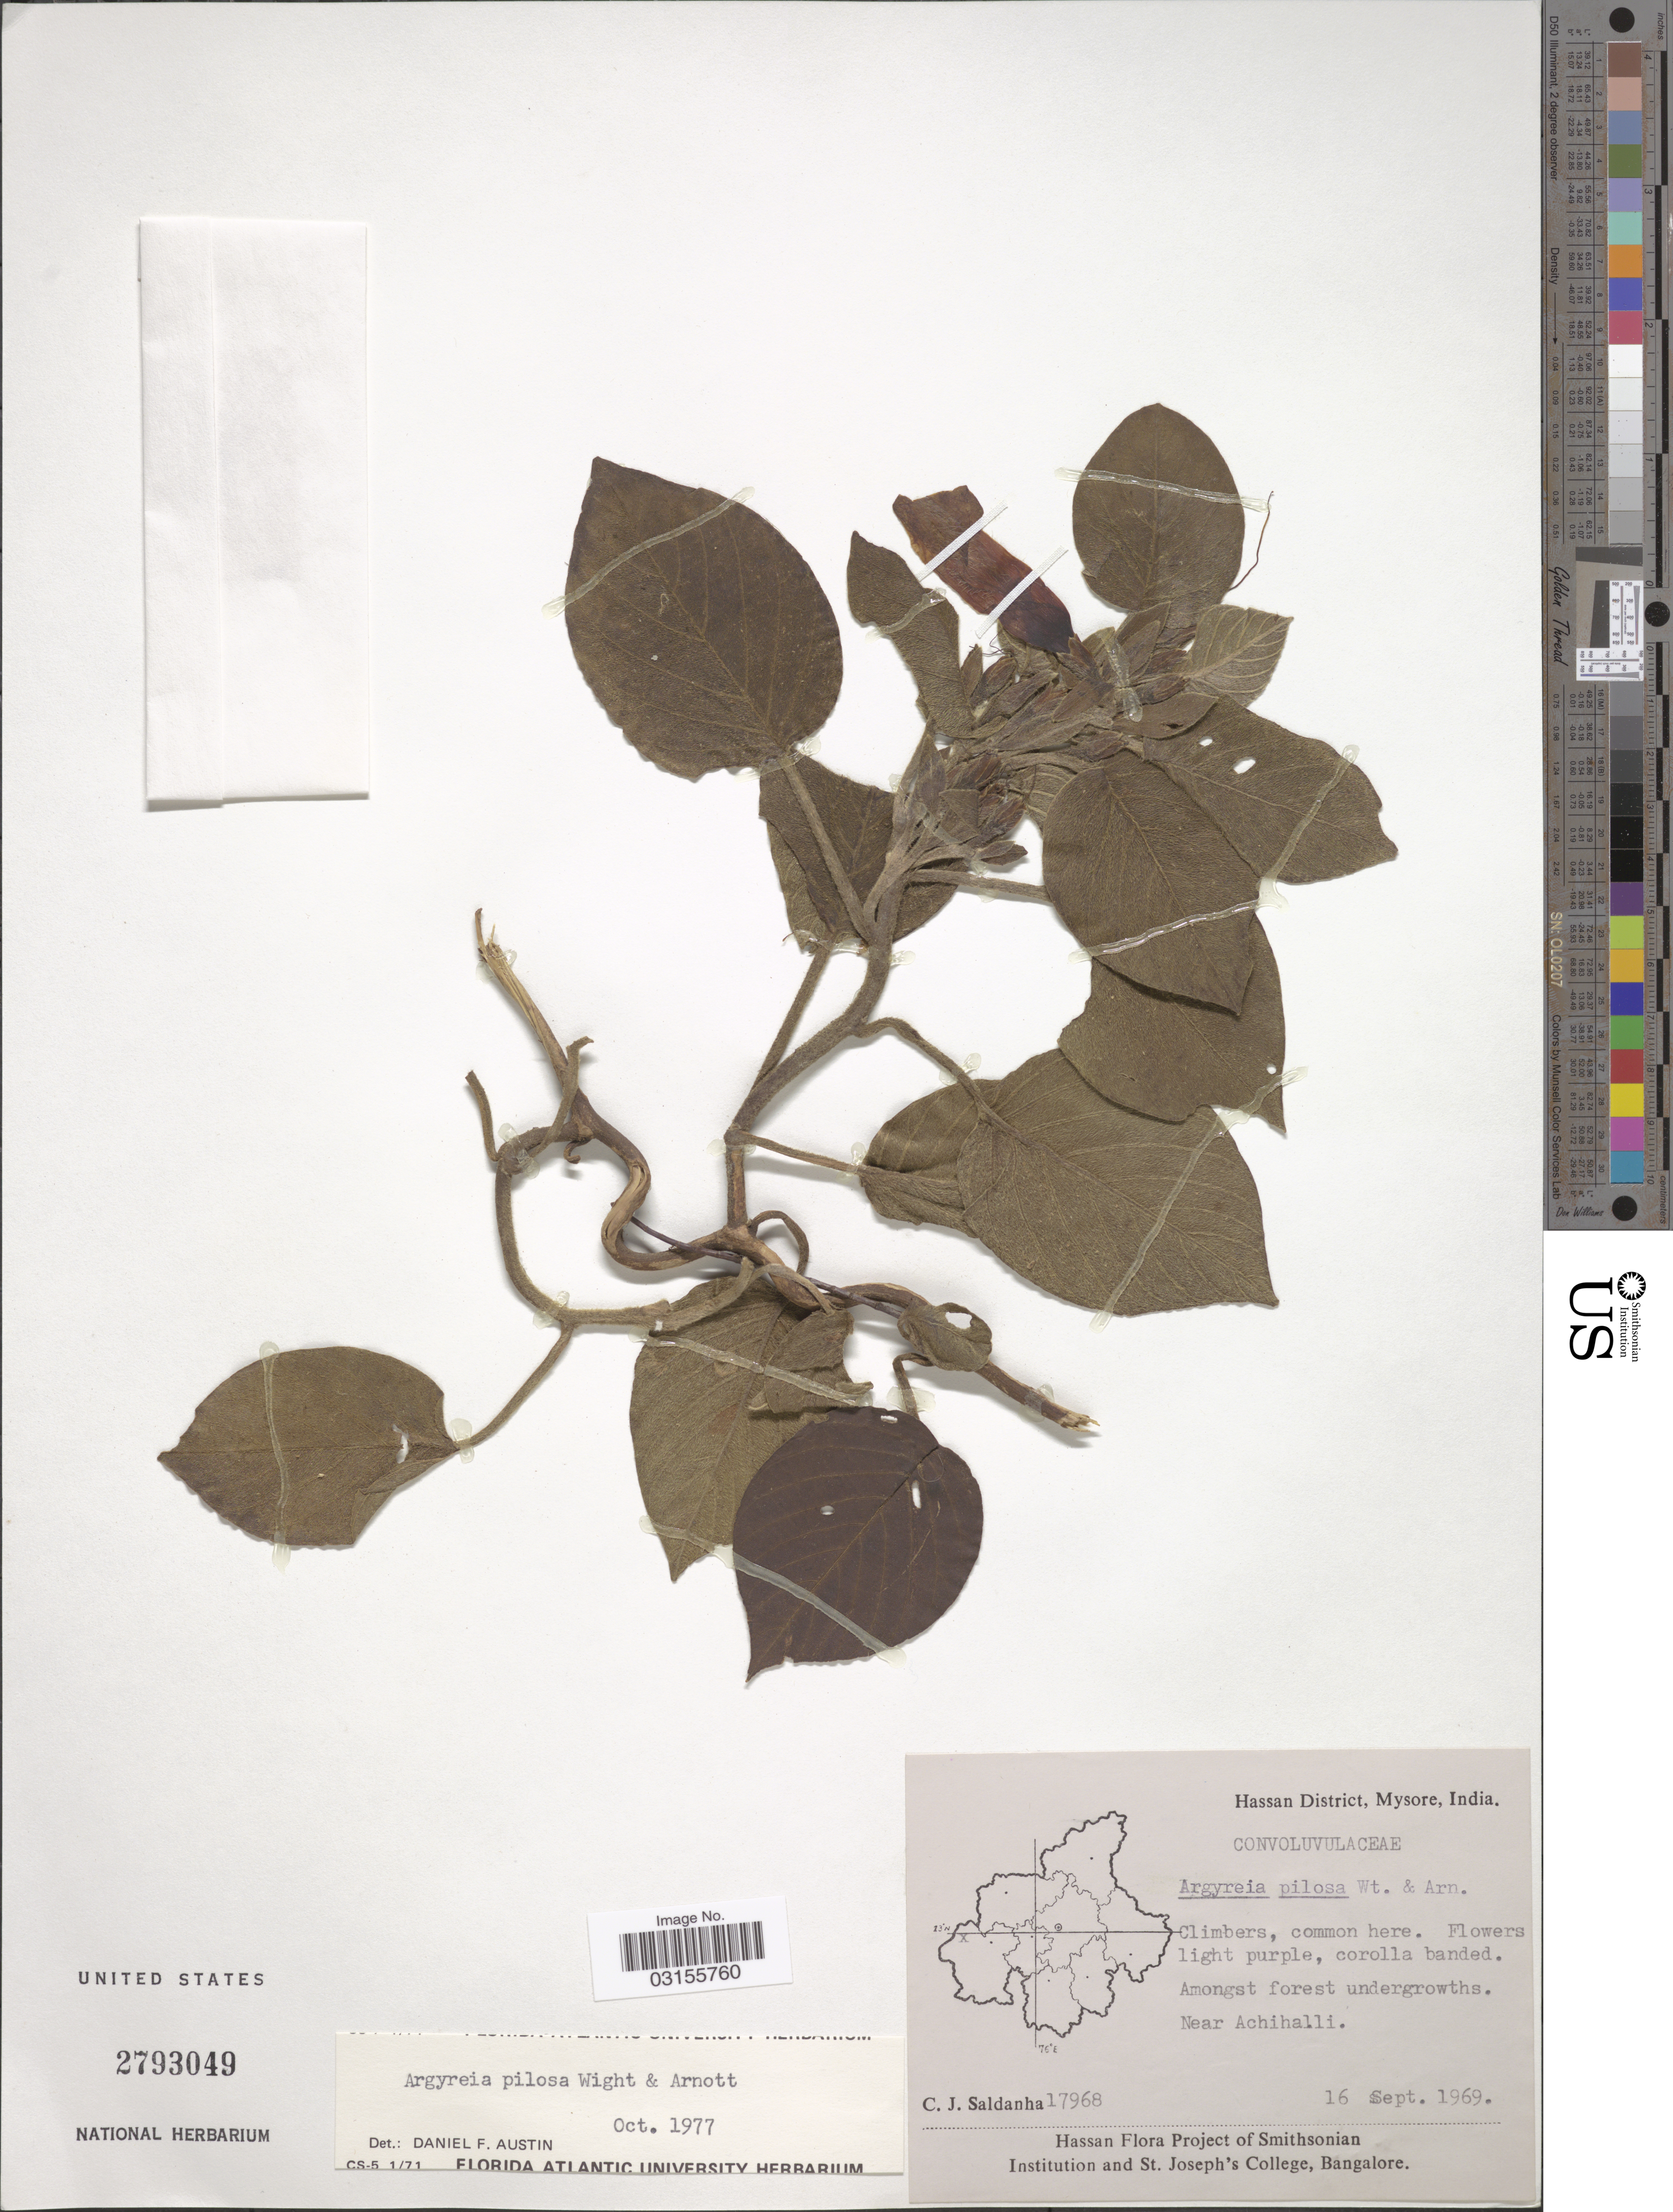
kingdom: Plantae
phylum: Tracheophyta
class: Magnoliopsida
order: Solanales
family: Convolvulaceae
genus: Argyreia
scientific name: Argyreia pilosa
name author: Wight & Arn.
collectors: C. J. Saldanha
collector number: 17968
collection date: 1969-09-16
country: India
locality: Hassan District, Mysore. Near Achihalli.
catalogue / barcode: US 2793049